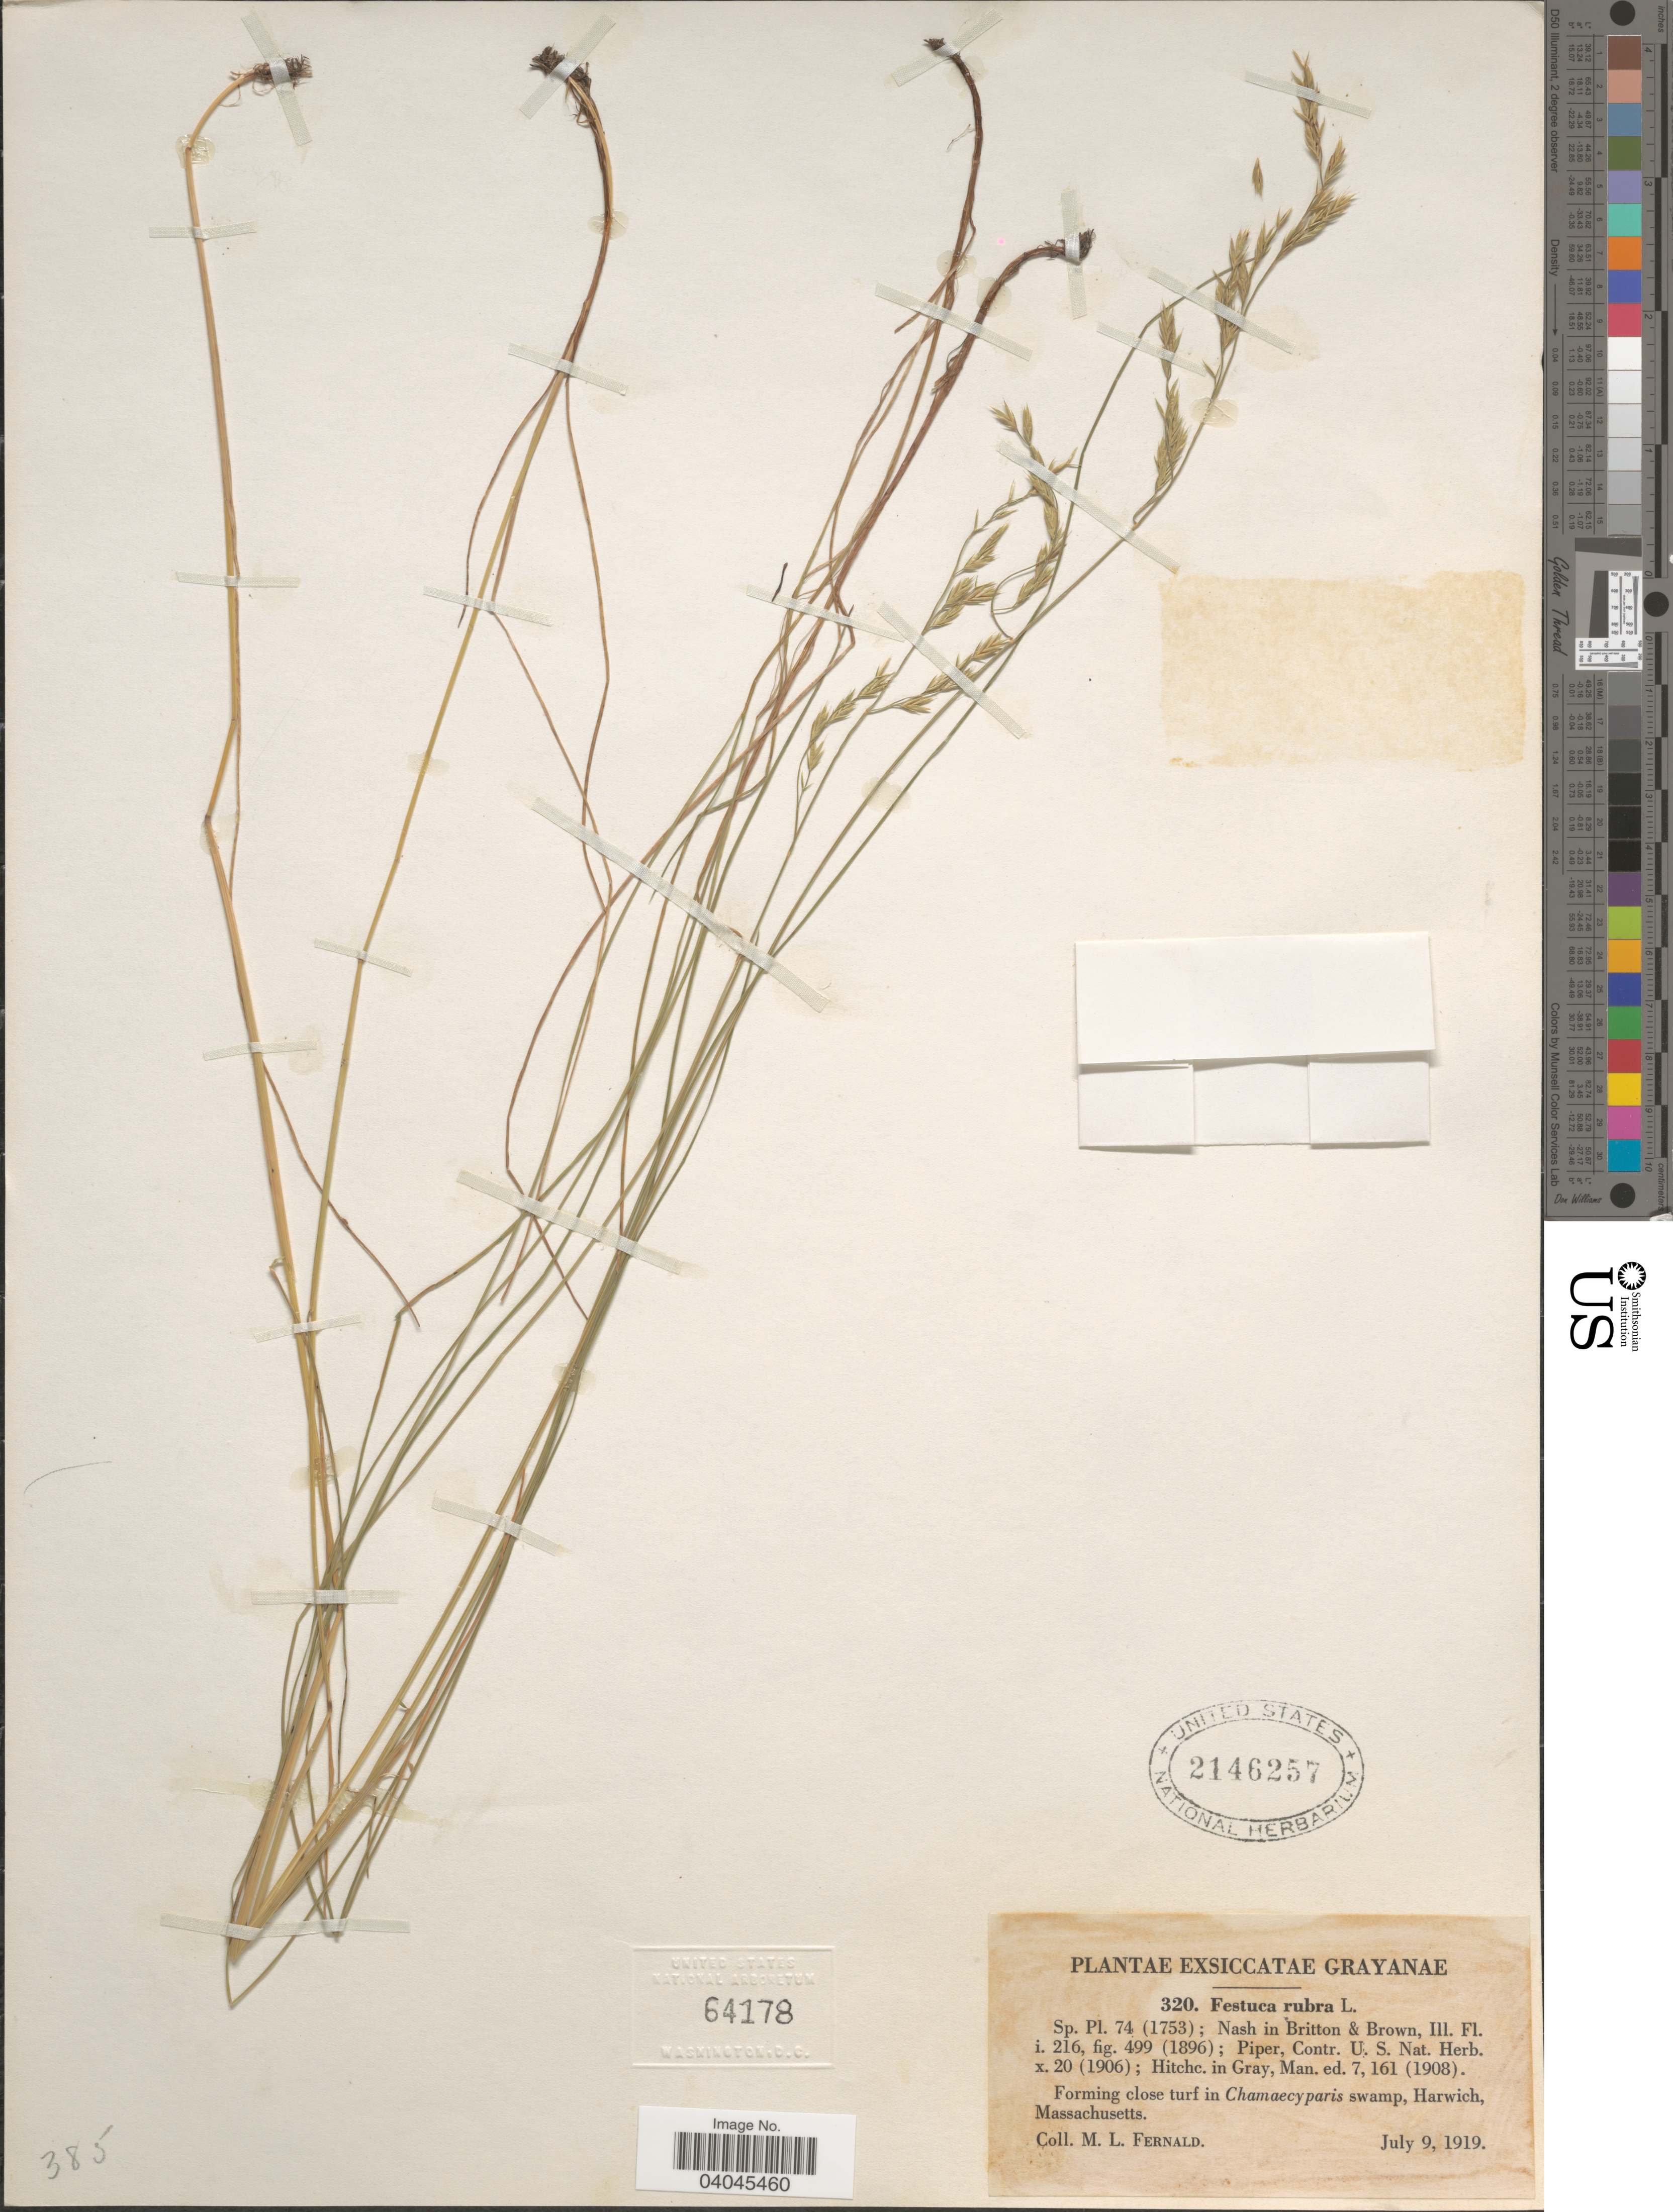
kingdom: Plantae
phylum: Tracheophyta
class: Liliopsida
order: Poales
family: Poaceae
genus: Festuca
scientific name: Festuca rubra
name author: L.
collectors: M. L. Fernald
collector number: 320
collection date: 1919-07-09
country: United States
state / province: Massachusetts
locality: Harwich.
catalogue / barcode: US 2146257